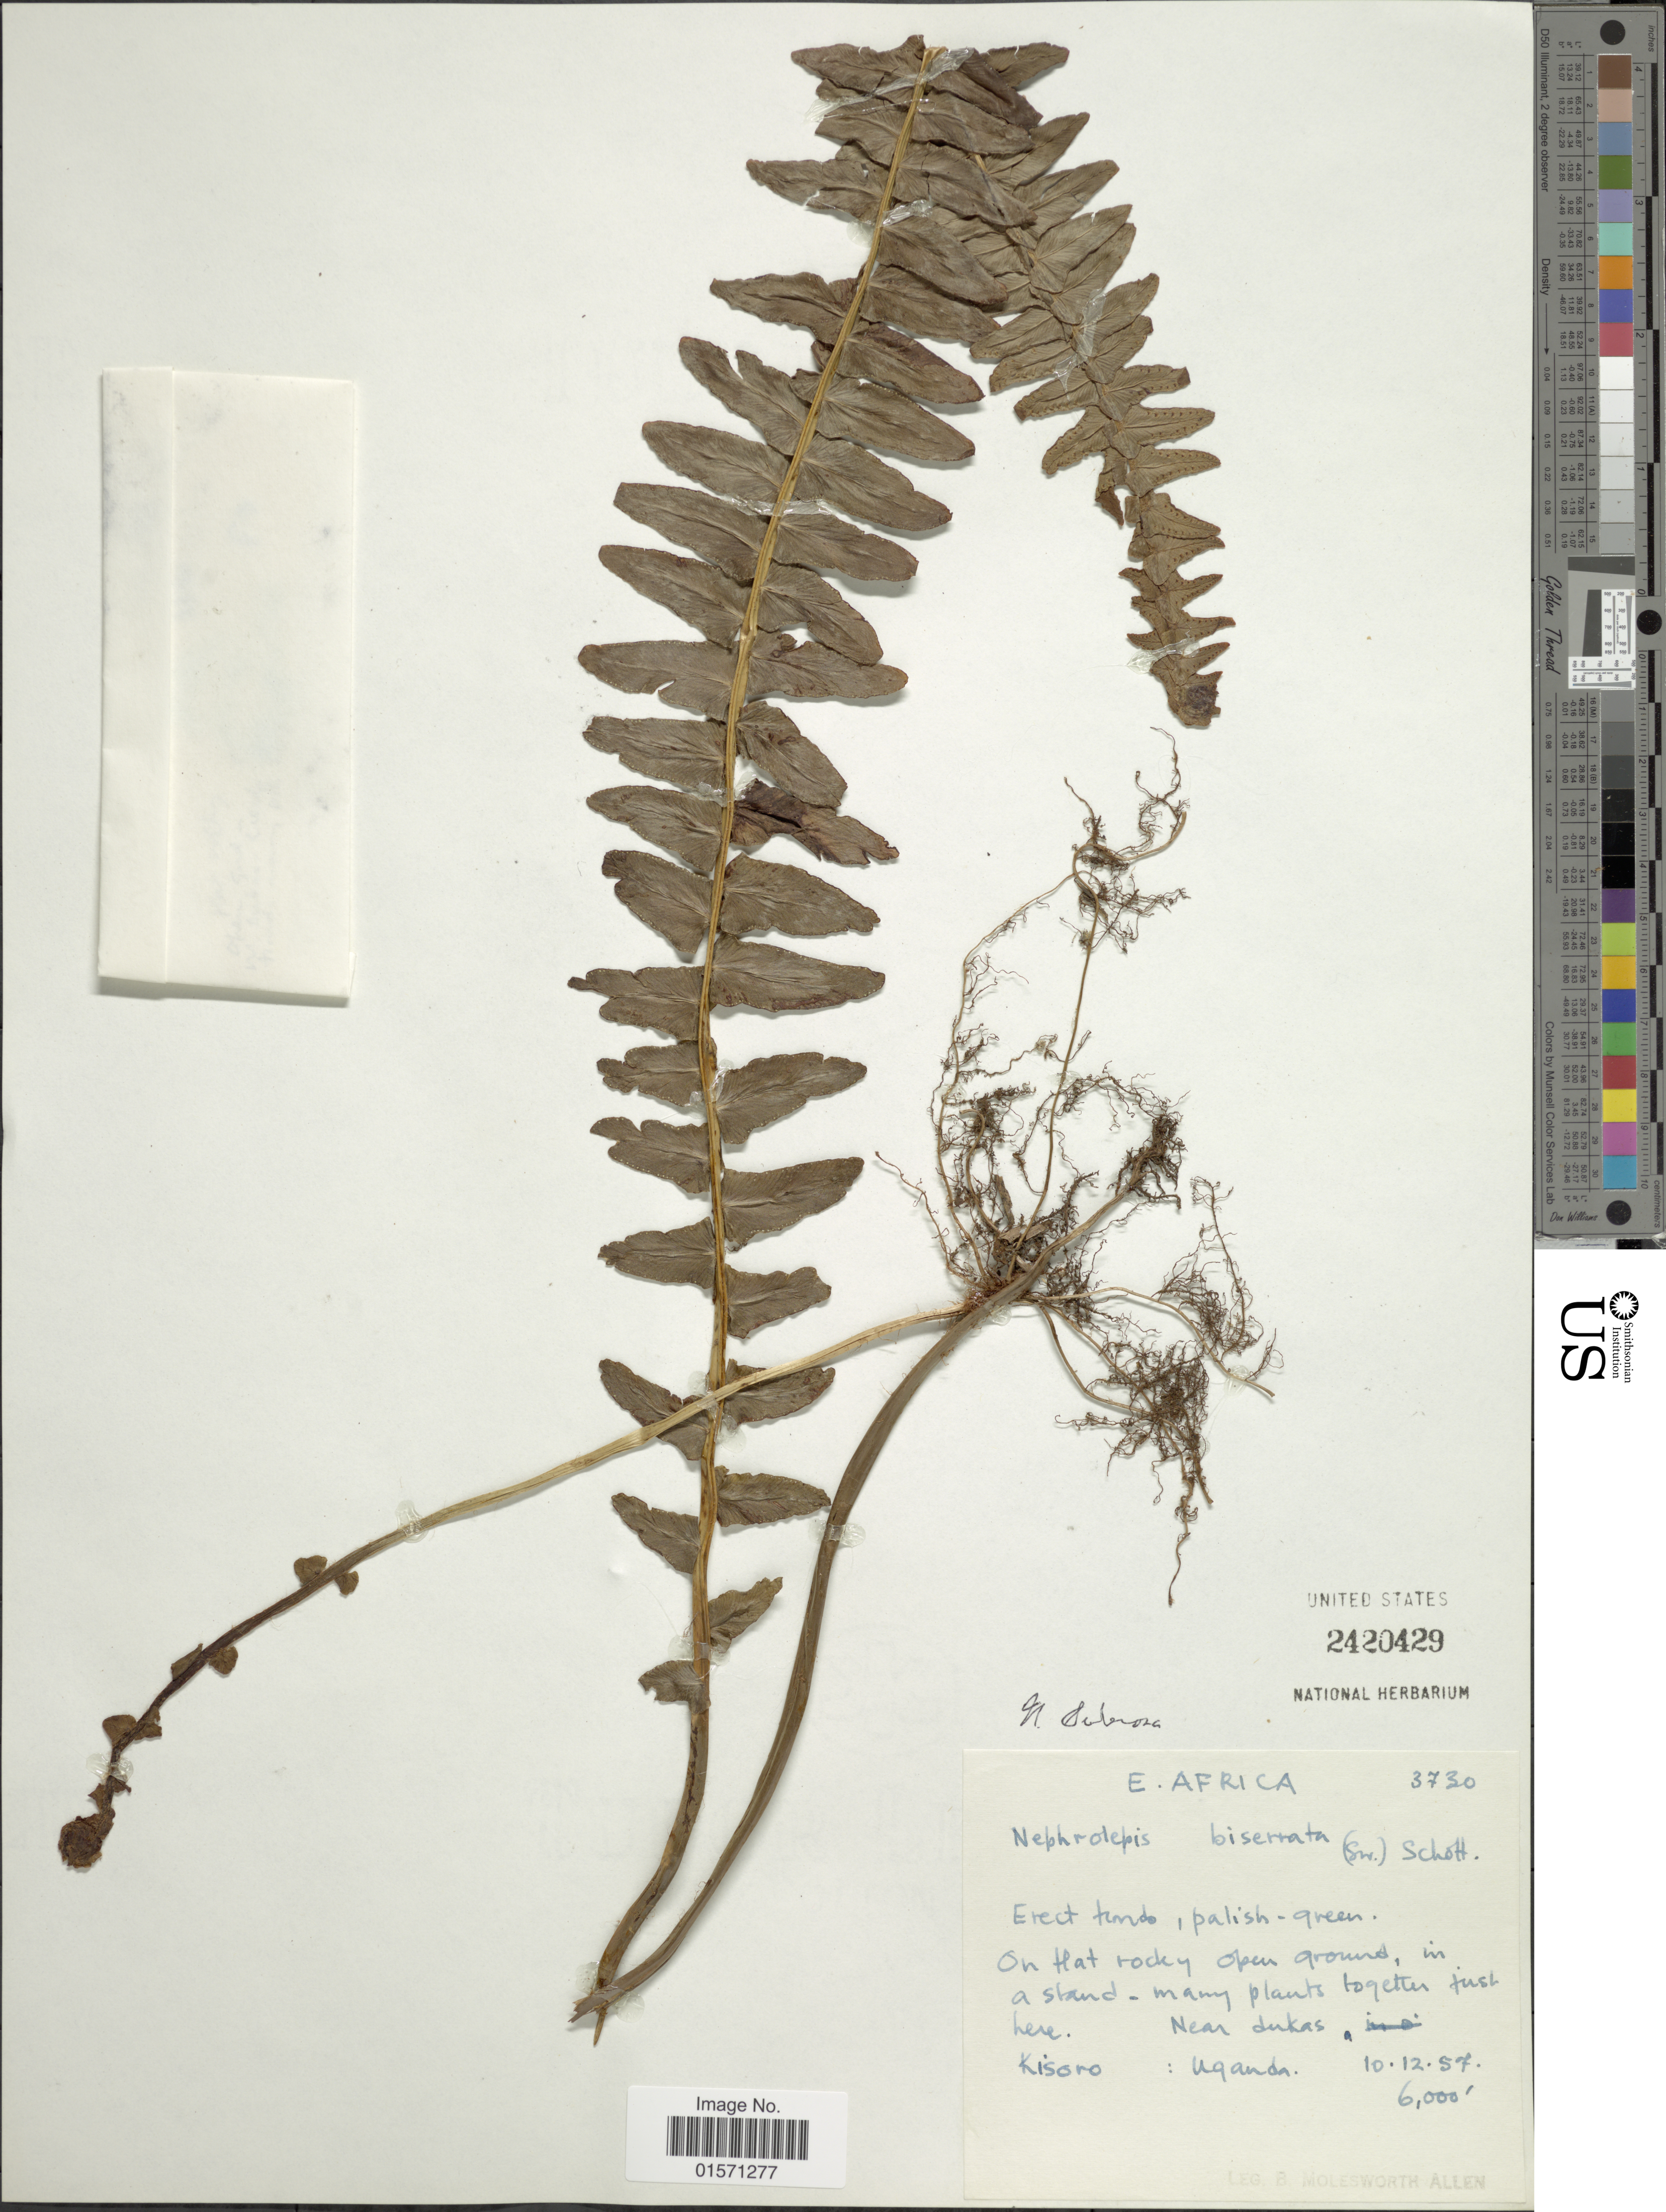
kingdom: Plantae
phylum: Tracheophyta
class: Polypodiopsida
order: Polypodiales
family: Nephrolepidaceae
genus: Nephrolepis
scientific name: Nephrolepis tuberosa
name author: (Willd.) C. Presl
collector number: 3730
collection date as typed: Transcribed d/m/y: 10/12/57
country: Uganda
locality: E. Africa. Near dukas. Kisoro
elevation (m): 1829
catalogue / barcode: US 2420429